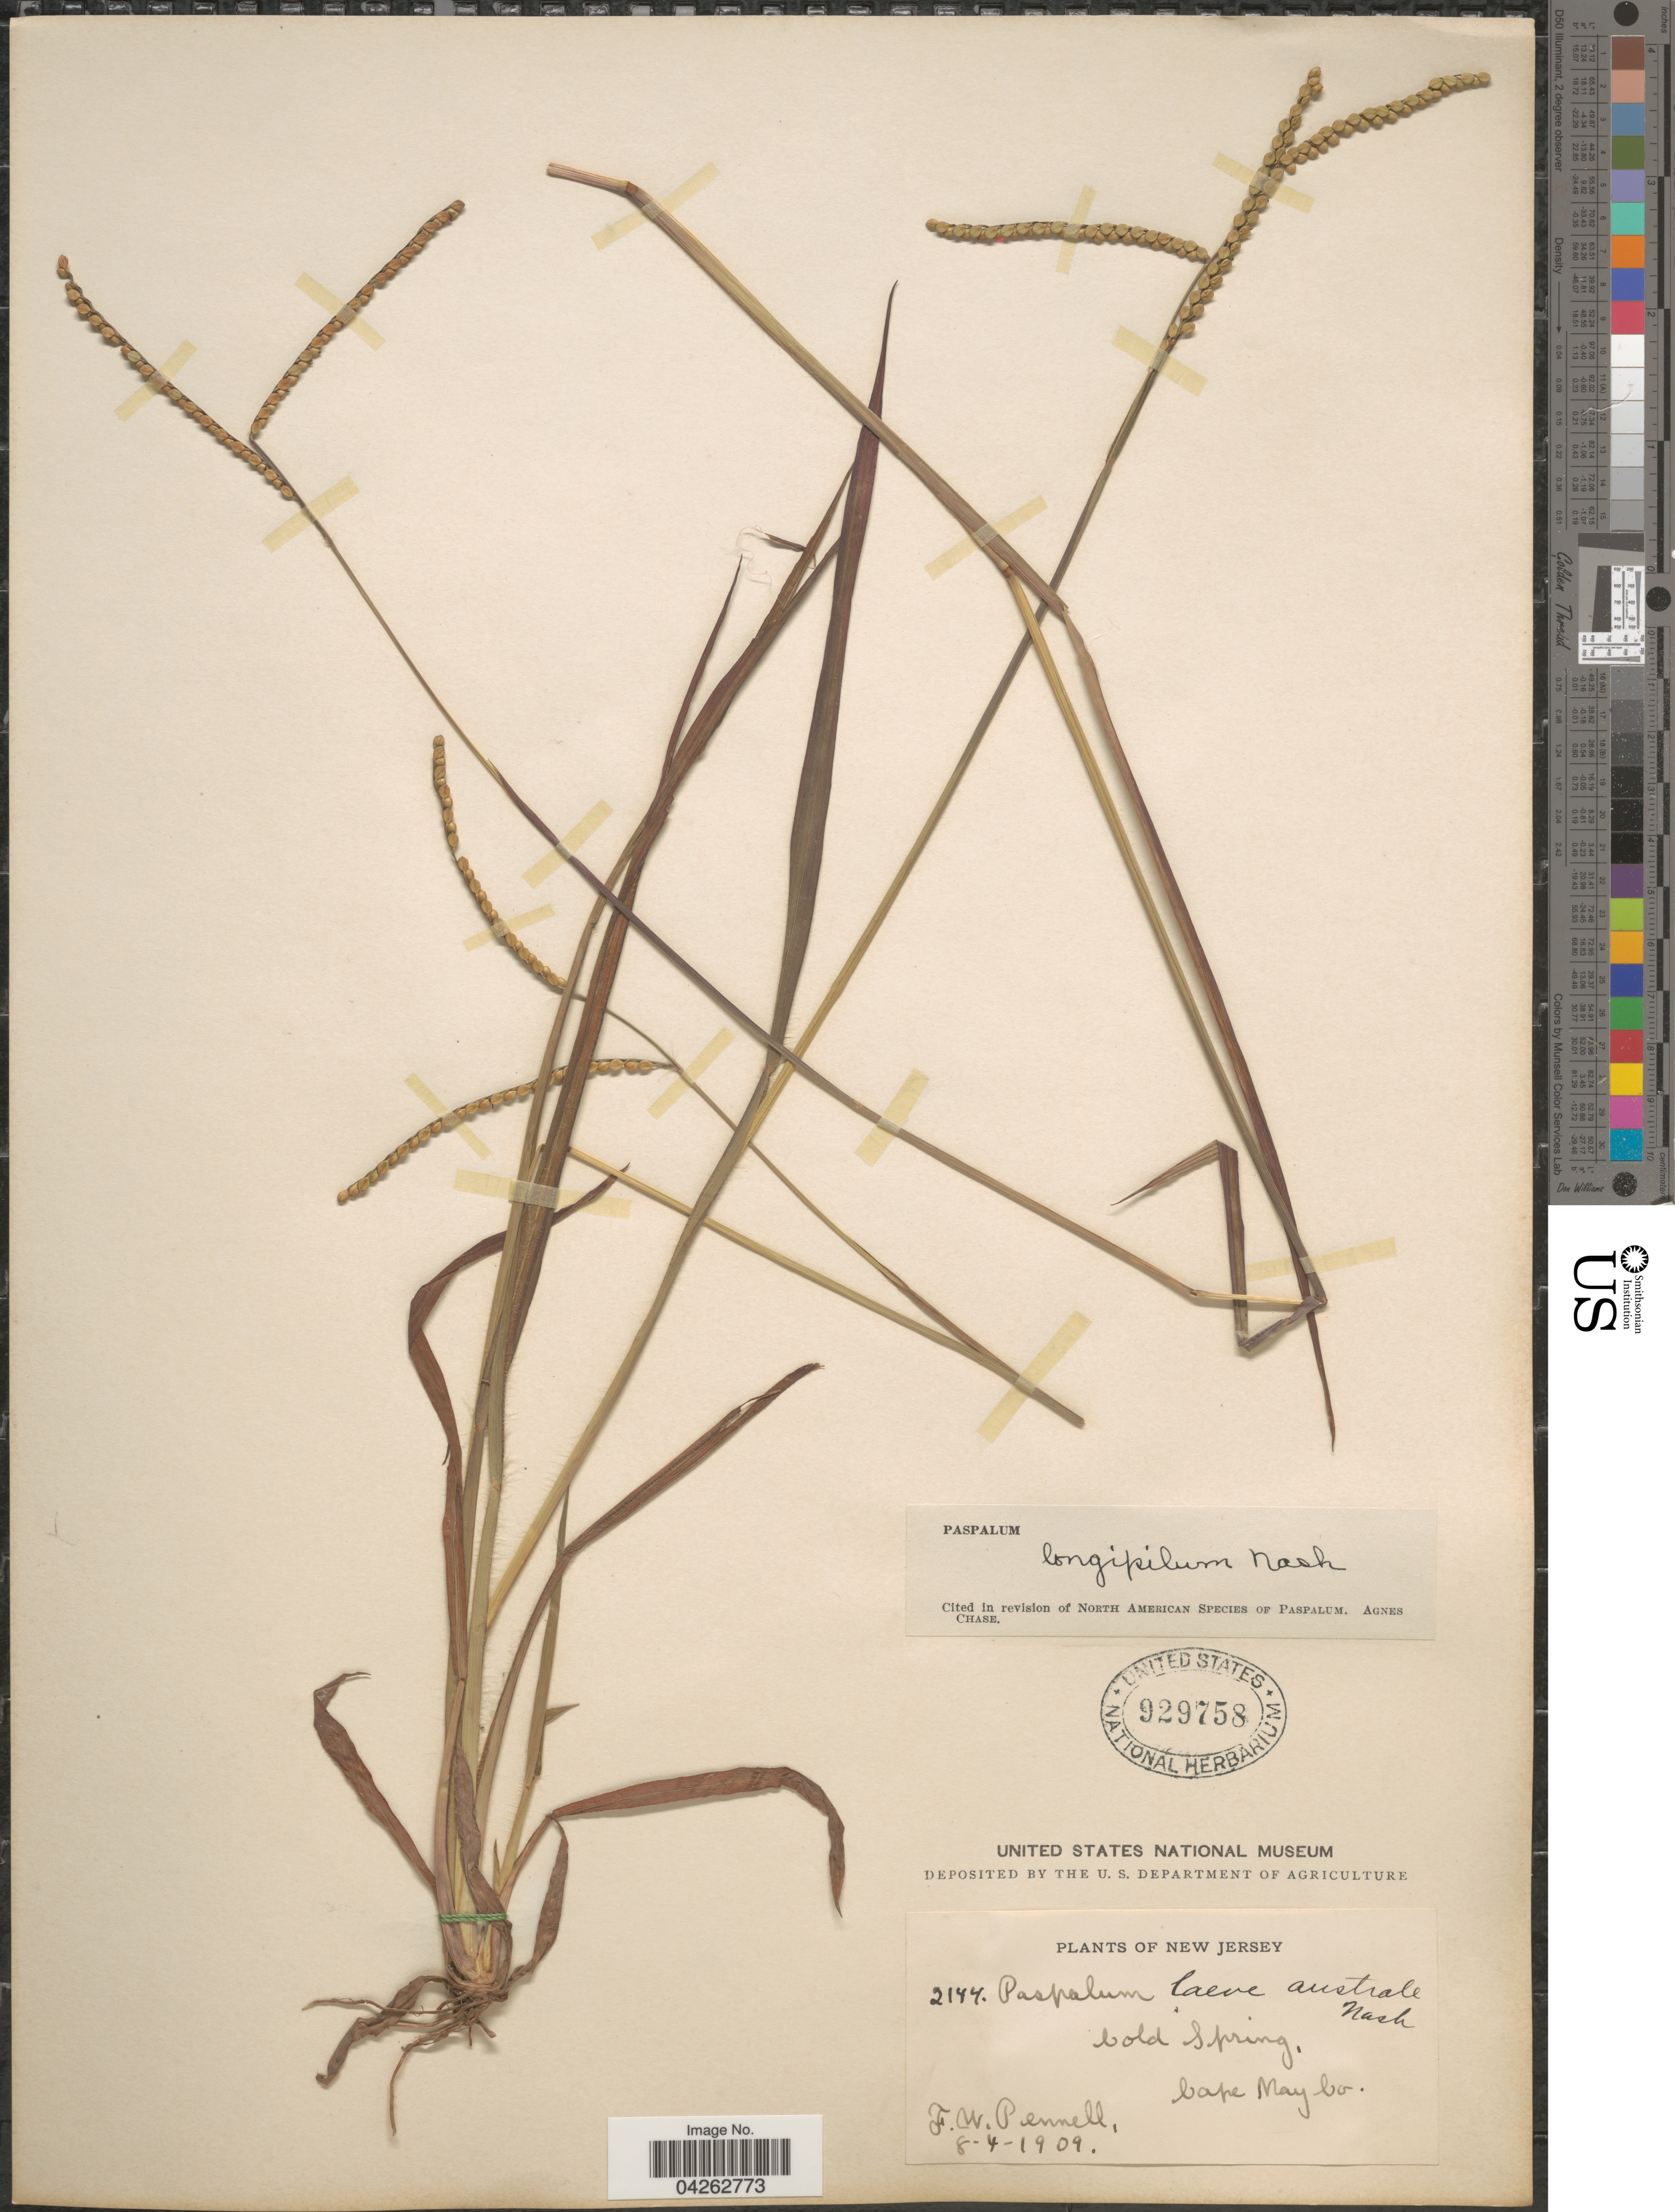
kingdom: Plantae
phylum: Tracheophyta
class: Liliopsida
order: Poales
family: Poaceae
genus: Paspalum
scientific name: Paspalum longipilum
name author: Nash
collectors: F. W. Pennell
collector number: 2144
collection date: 1909-08-04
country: United States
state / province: New Jersey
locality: Cold Spring, Cape May Co.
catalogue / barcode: US 929758